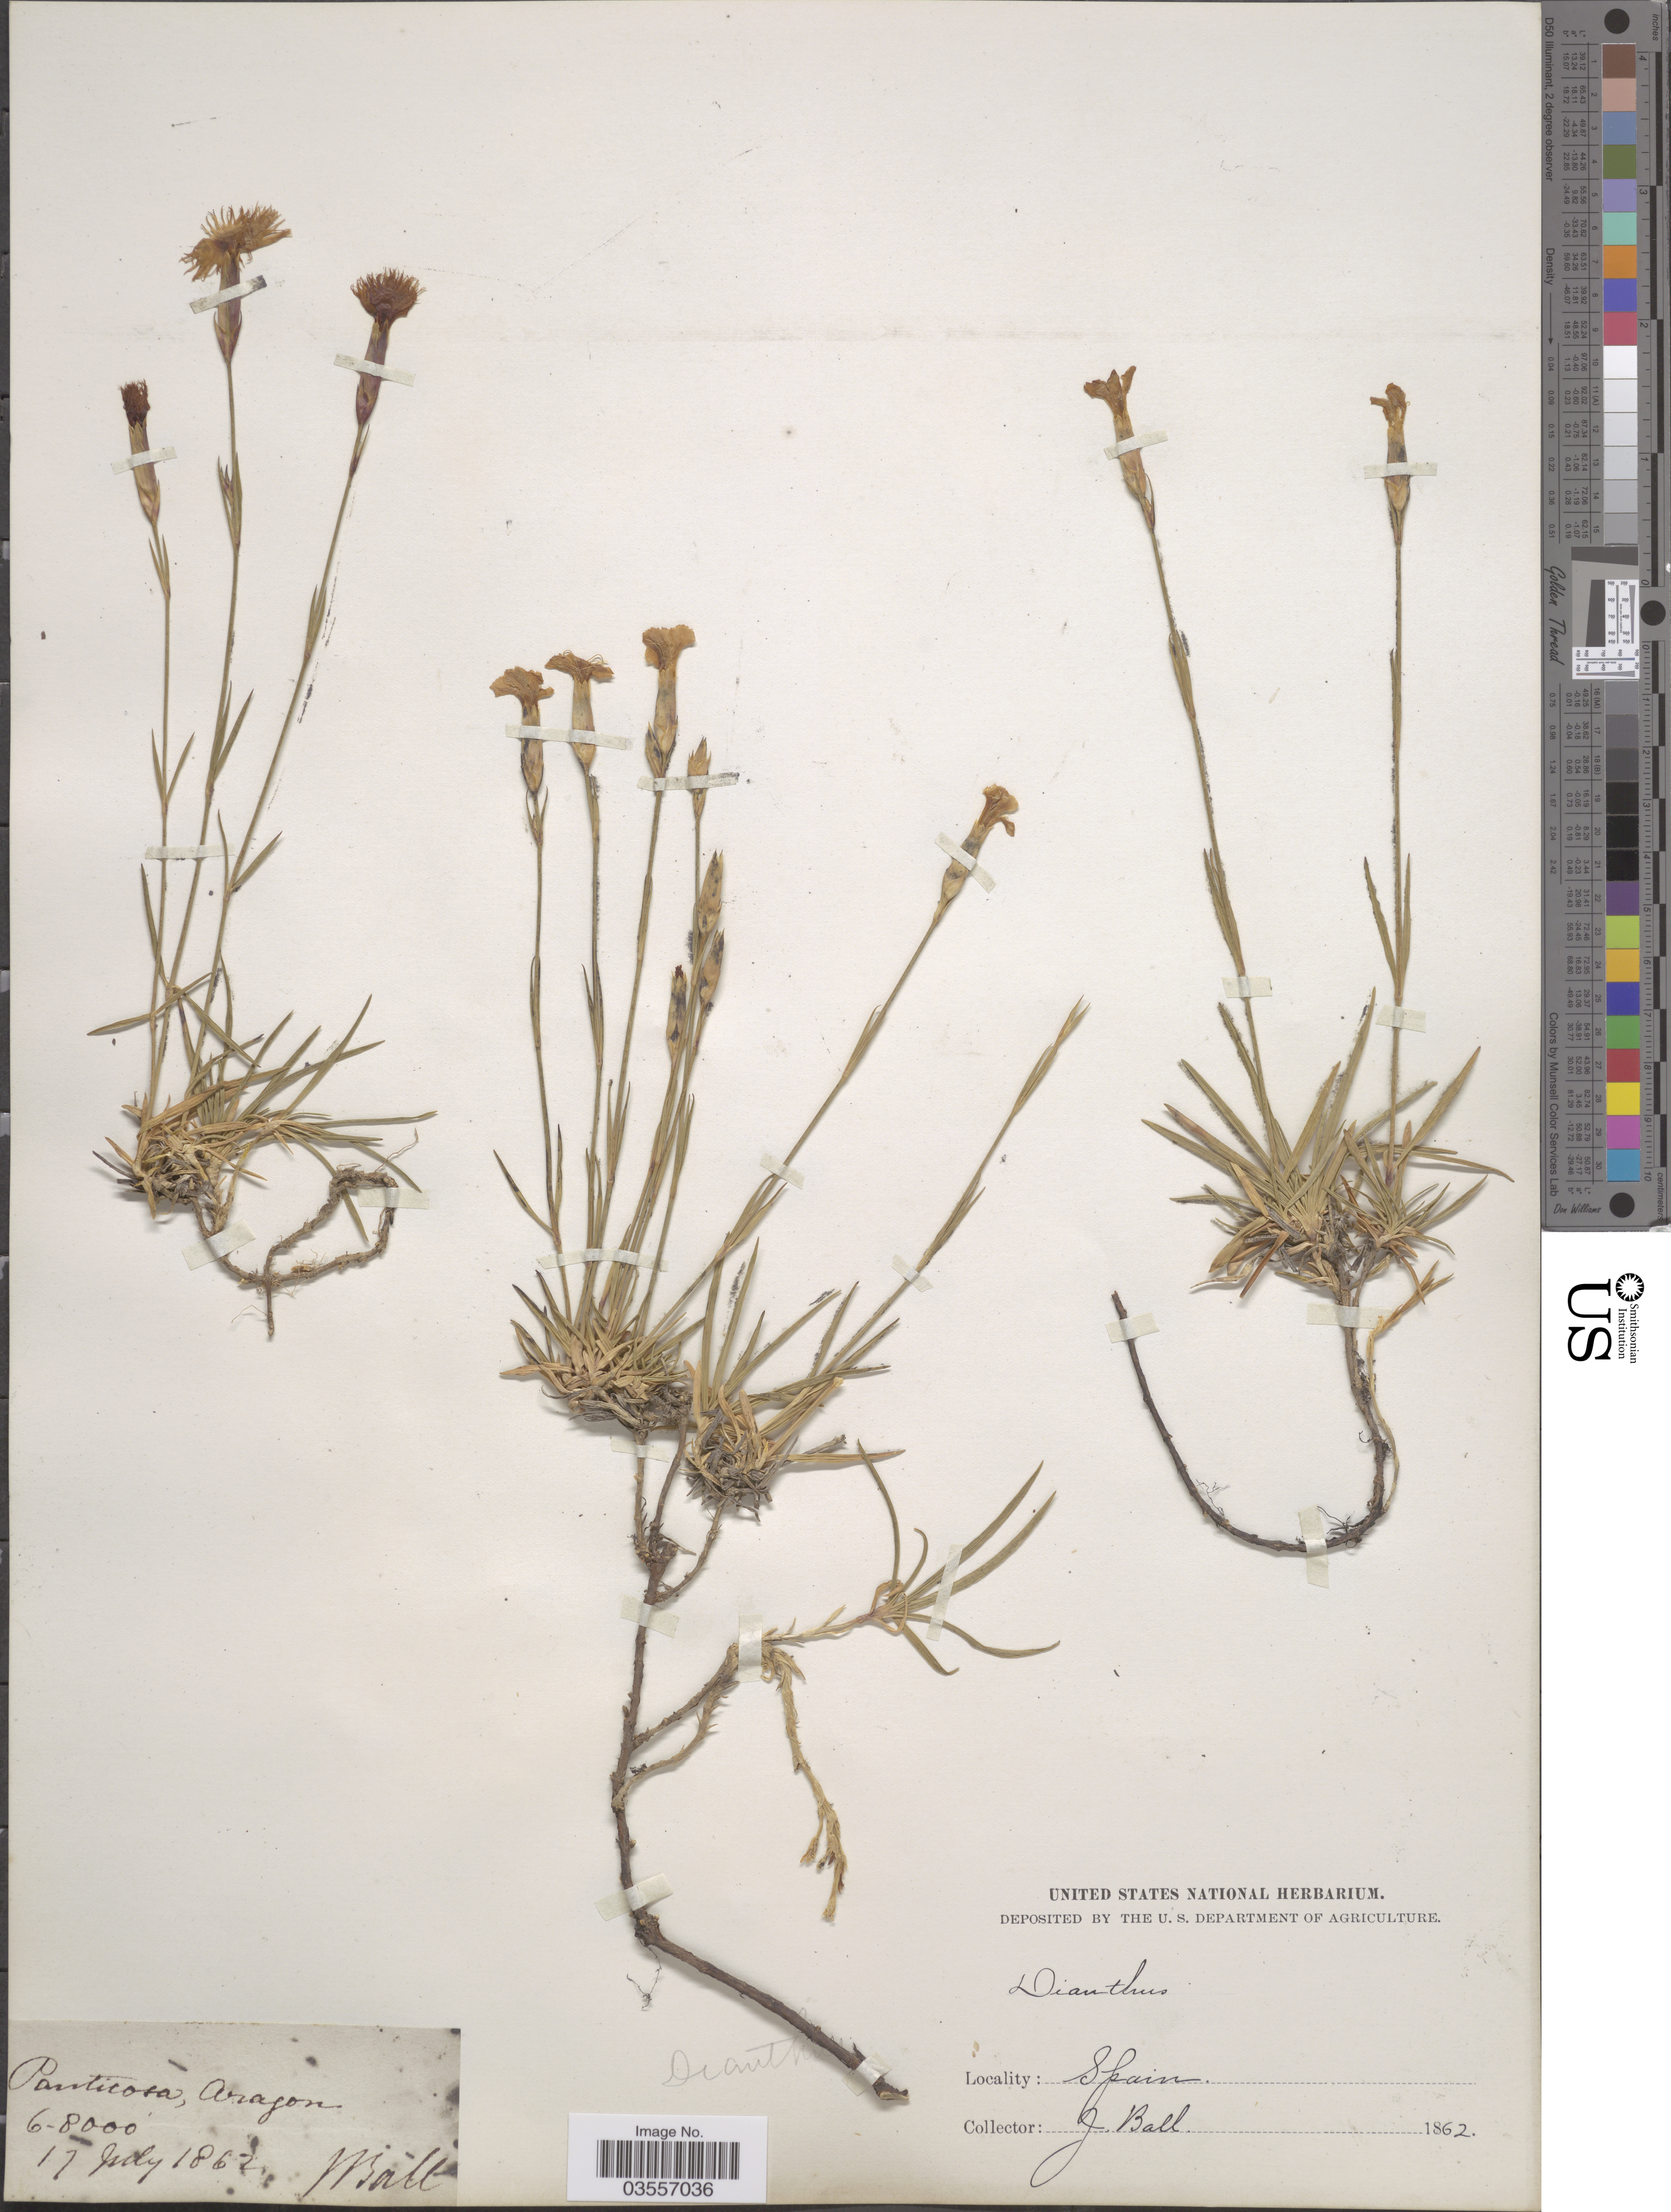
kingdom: Plantae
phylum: Tracheophyta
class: Magnoliopsida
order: Caryophyllales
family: Caryophyllaceae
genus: Dianthus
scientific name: Dianthus sp.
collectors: J. Ball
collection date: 1862-07-17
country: Spain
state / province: Aragón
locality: Panticosa.